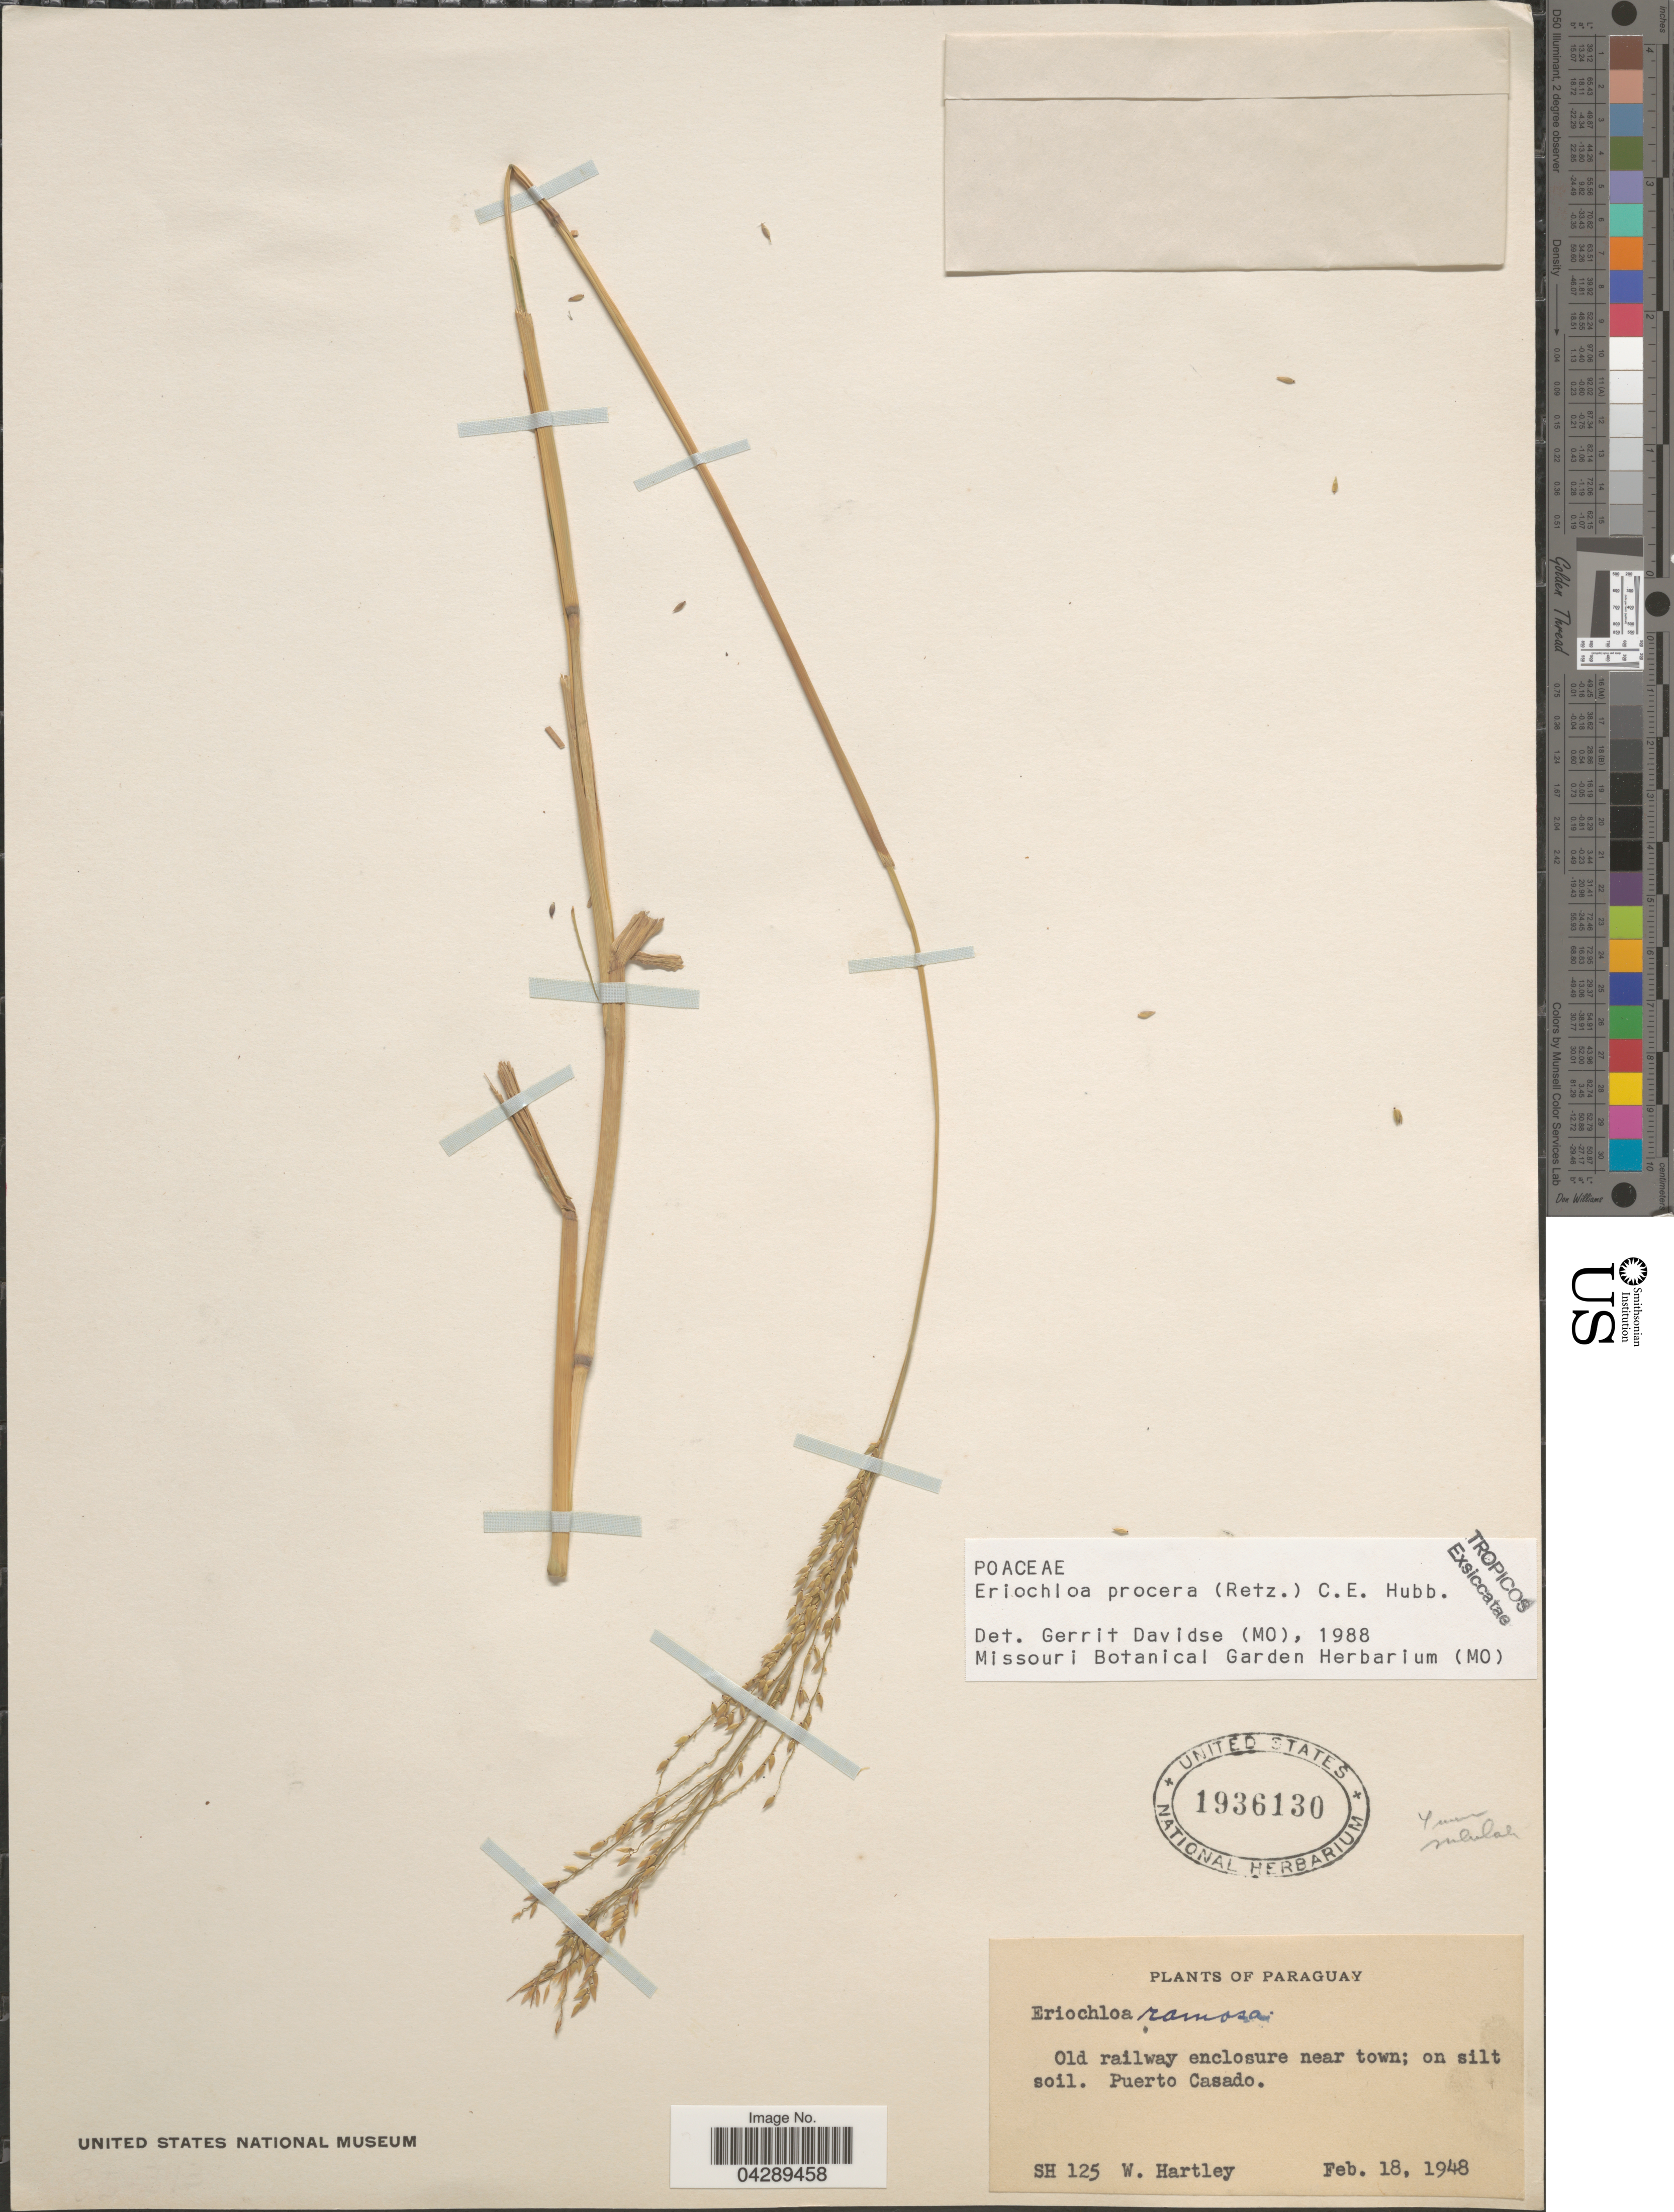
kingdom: Plantae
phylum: Tracheophyta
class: Liliopsida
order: Poales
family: Poaceae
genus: Eriochloa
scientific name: Eriochloa procera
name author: (Retz.) C.E. Hubb.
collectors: W. Hartley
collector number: SH125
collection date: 1948-02-18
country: Paraguay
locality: Old railway enclosure near town; on silt soil. Puerto Casado.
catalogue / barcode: US 1936130